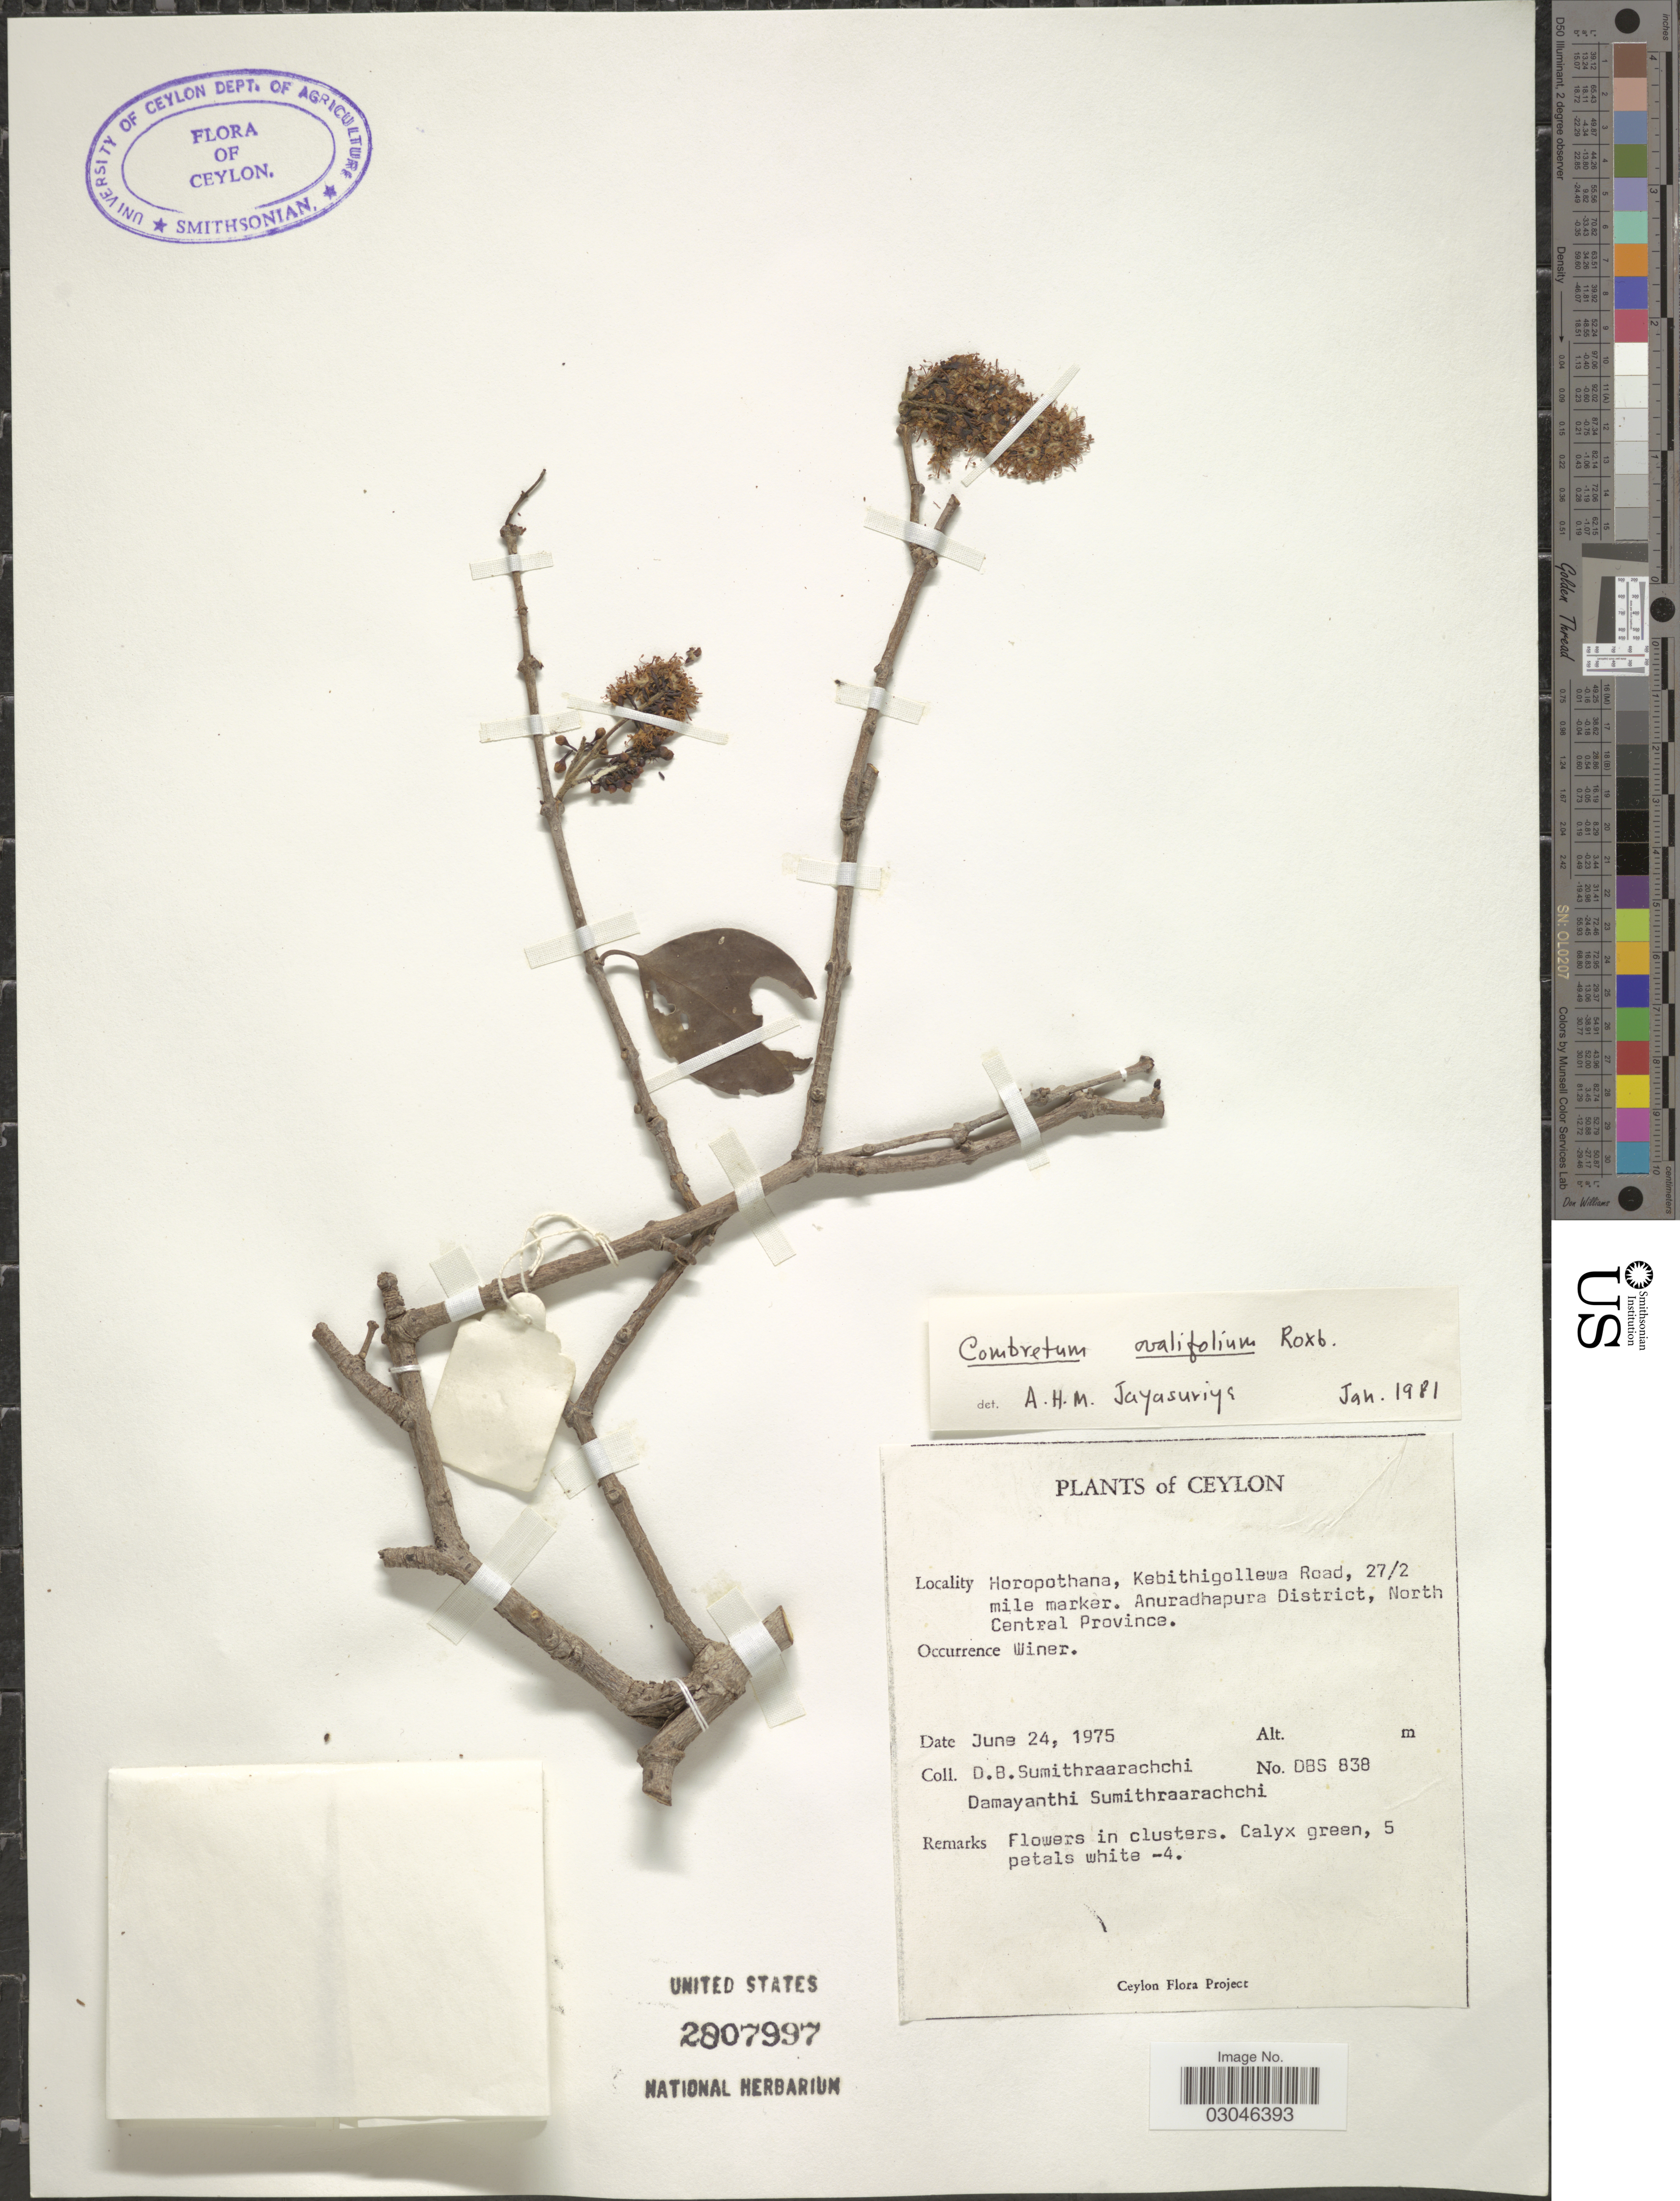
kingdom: Plantae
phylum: Tracheophyta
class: Magnoliopsida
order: Myrtales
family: Combretaceae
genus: Combretum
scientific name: Combretum ovalifolium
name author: Roxb.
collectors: D. B. Sumithraarachchi & D. Sumithraarachchi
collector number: DBS 838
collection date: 1975-06-24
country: Sri Lanka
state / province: North Central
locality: Ceylon. Horopothana, Kebithigollewa Road, 27/2 mile marker, Anuradhapura District.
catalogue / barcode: US 2807997